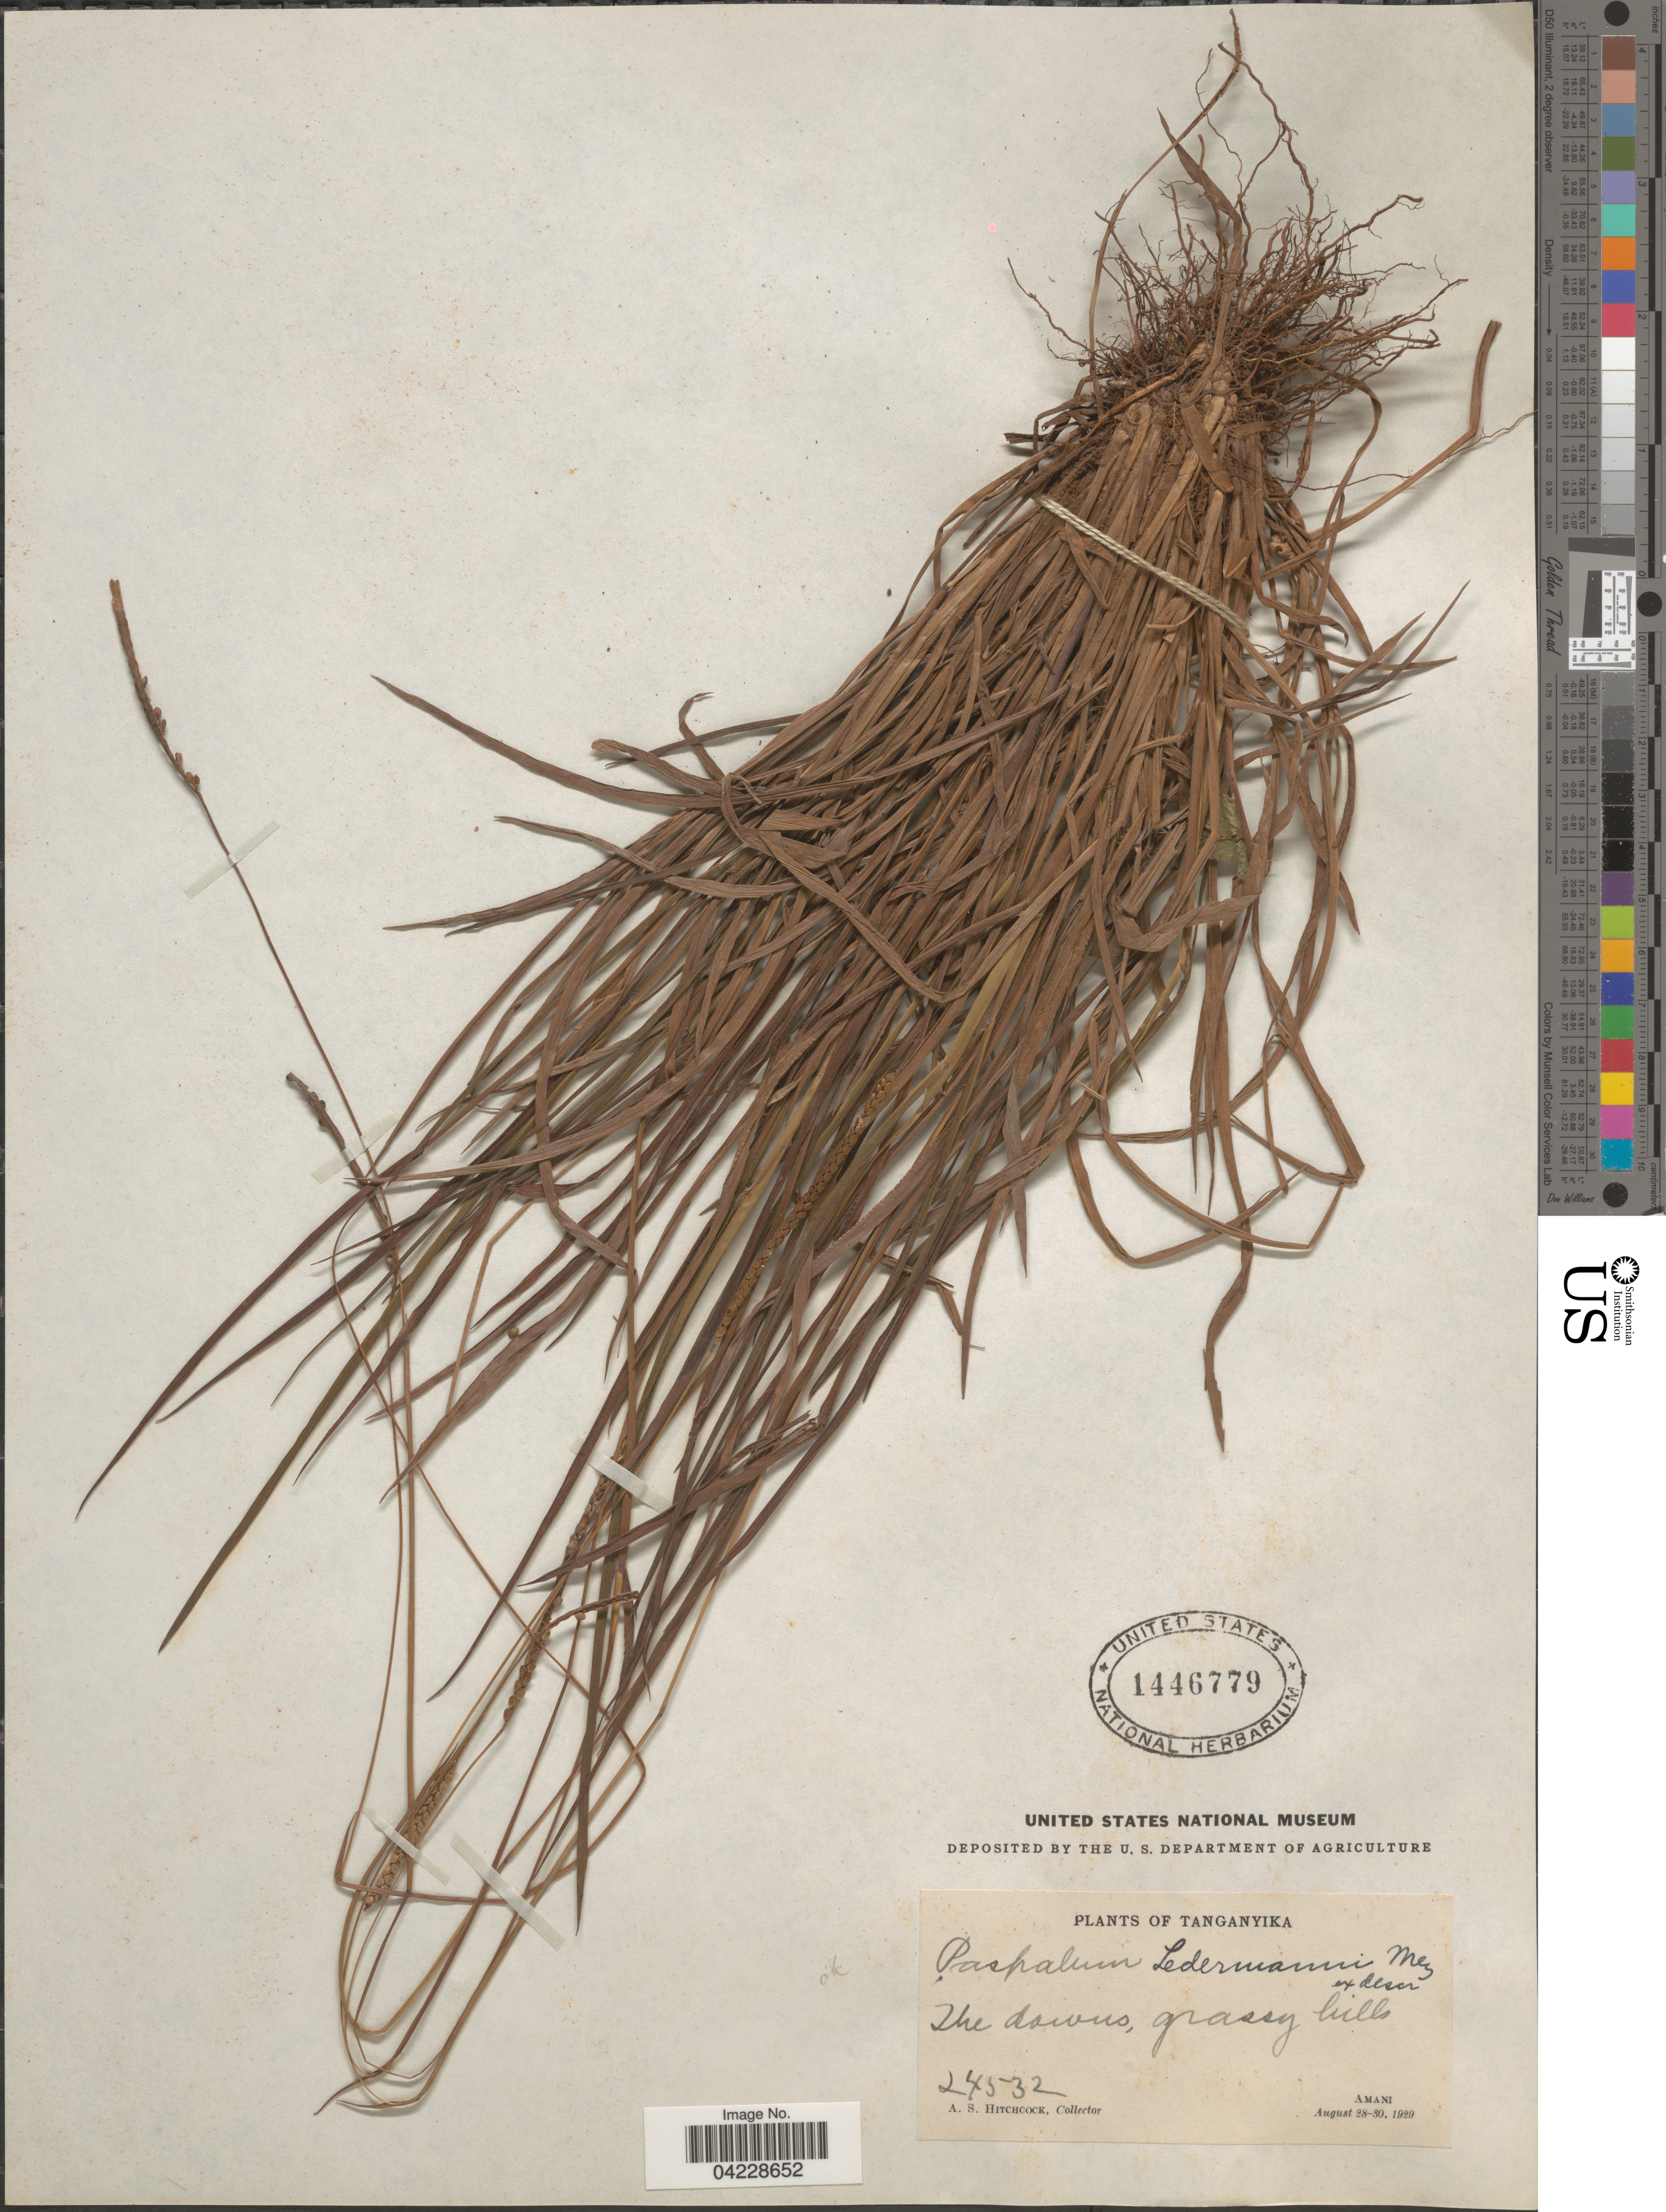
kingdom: Plantae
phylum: Tracheophyta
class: Liliopsida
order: Poales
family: Poaceae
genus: Paspalum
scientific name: Paspalum scrobiculatum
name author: L.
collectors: A. S. Hitchcock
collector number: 24532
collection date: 1929-08-28/1929-08-30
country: Tanzania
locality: Tanganyika. The downs, grassy hills. Amani.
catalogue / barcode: US 1446779